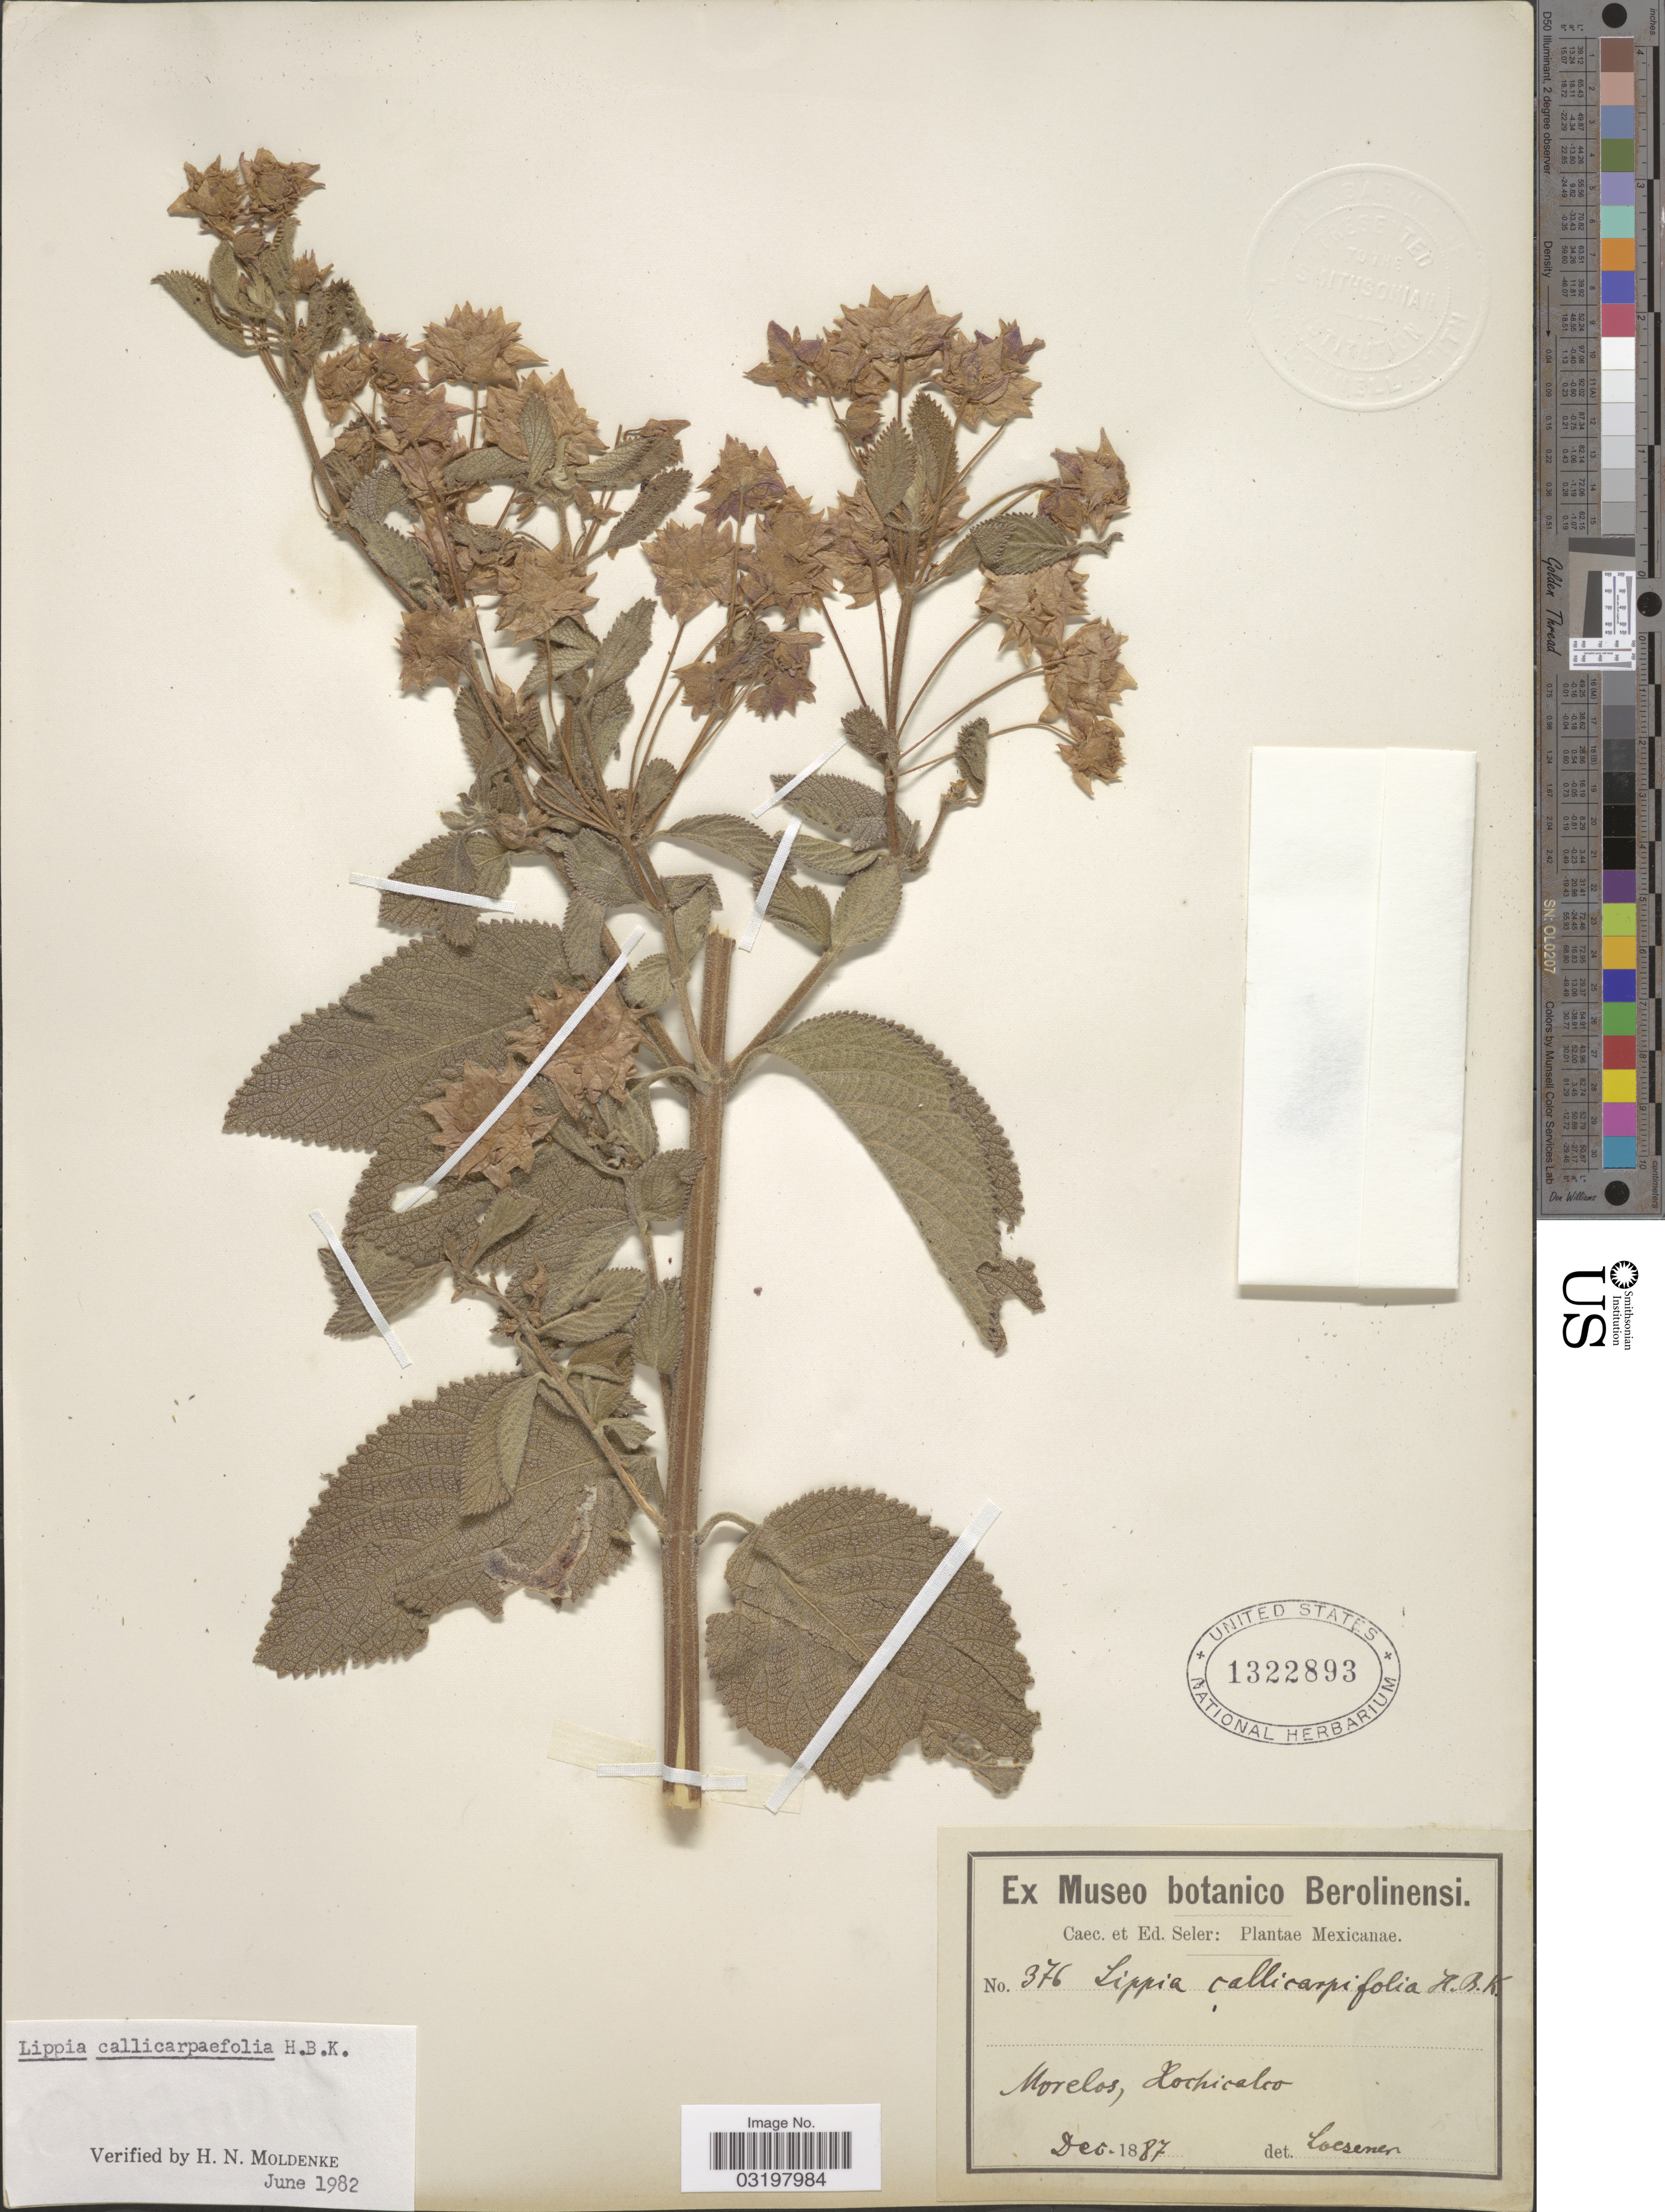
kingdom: Plantae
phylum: Tracheophyta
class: Magnoliopsida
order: Lamiales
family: Verbenaceae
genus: Lippia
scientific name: Lippia callicarpifolia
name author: Kunth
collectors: ex Caec. et Ed Seler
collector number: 376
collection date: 1887-12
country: Mexico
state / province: Morelos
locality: Hochicalco.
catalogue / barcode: US 1322893